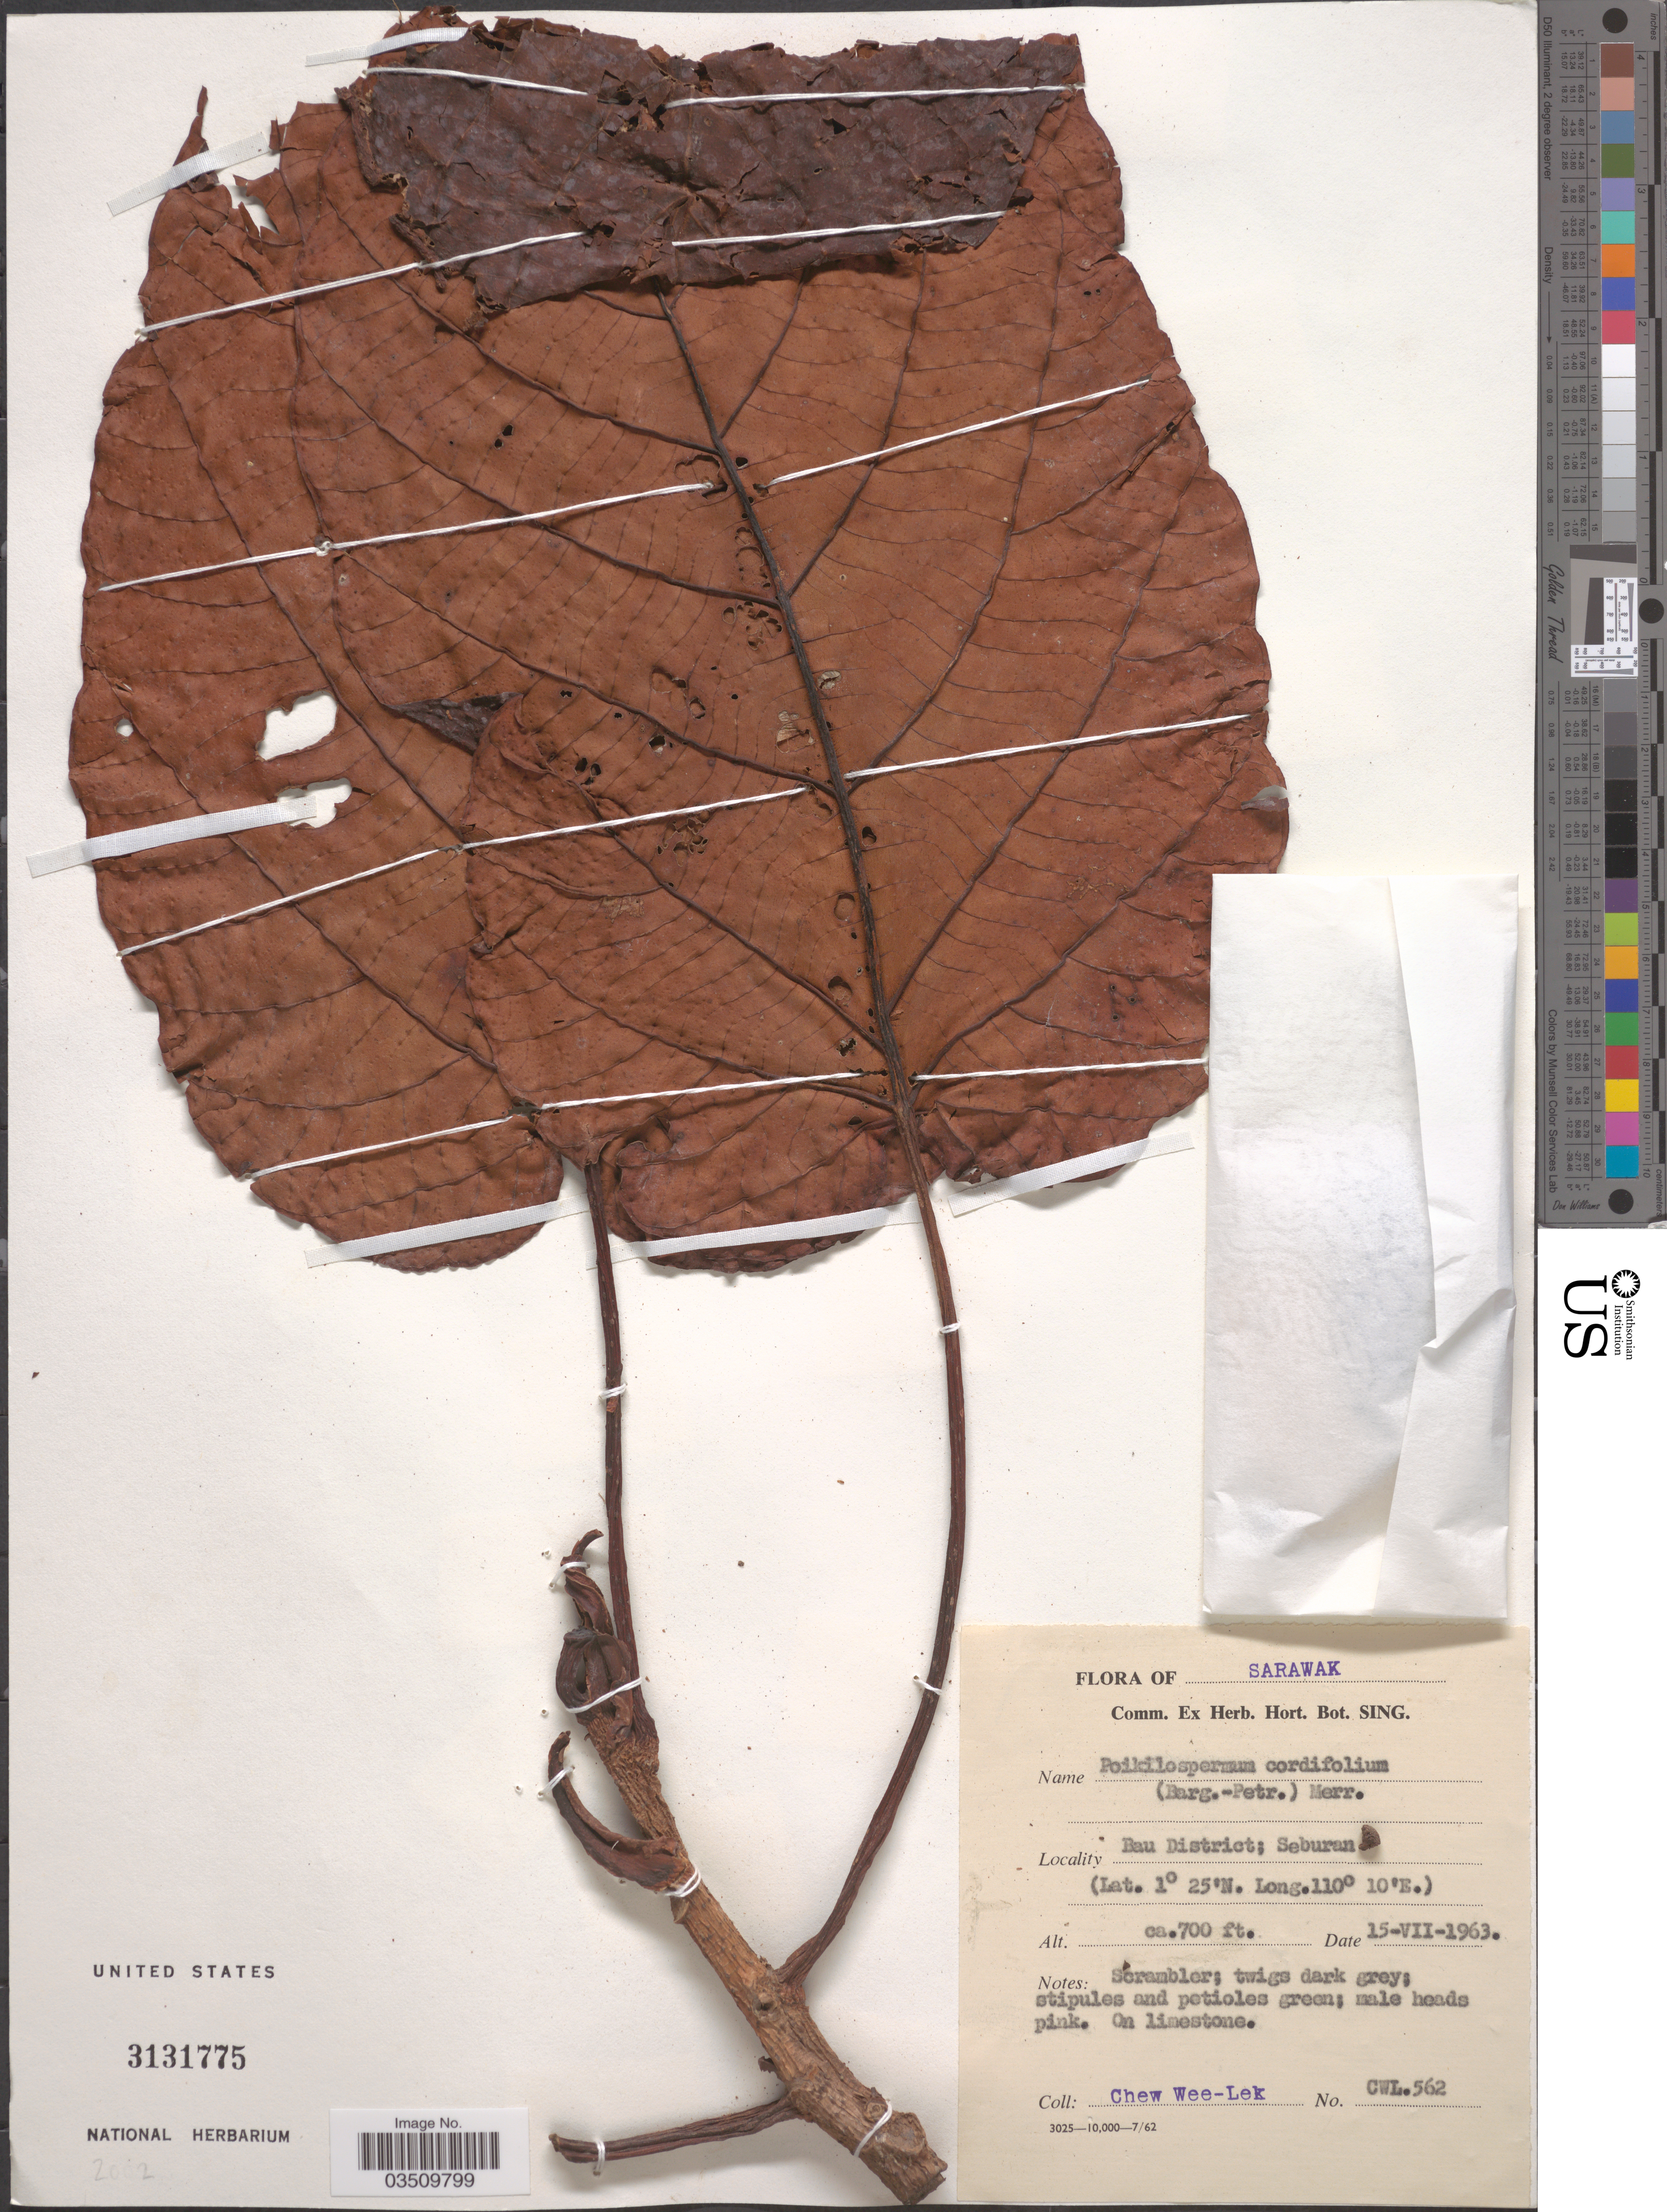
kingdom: Plantae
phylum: Tracheophyta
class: Magnoliopsida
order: Rosales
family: Urticaceae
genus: Poikilospermum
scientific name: Poikilospermum cordifolium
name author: (Barg.-Petr.) Merr.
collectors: W. Chew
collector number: CWL562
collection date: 1963-07-15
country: Malaysia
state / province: Sarawak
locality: Bau District; Seburan.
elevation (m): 213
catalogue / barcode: US 3131775